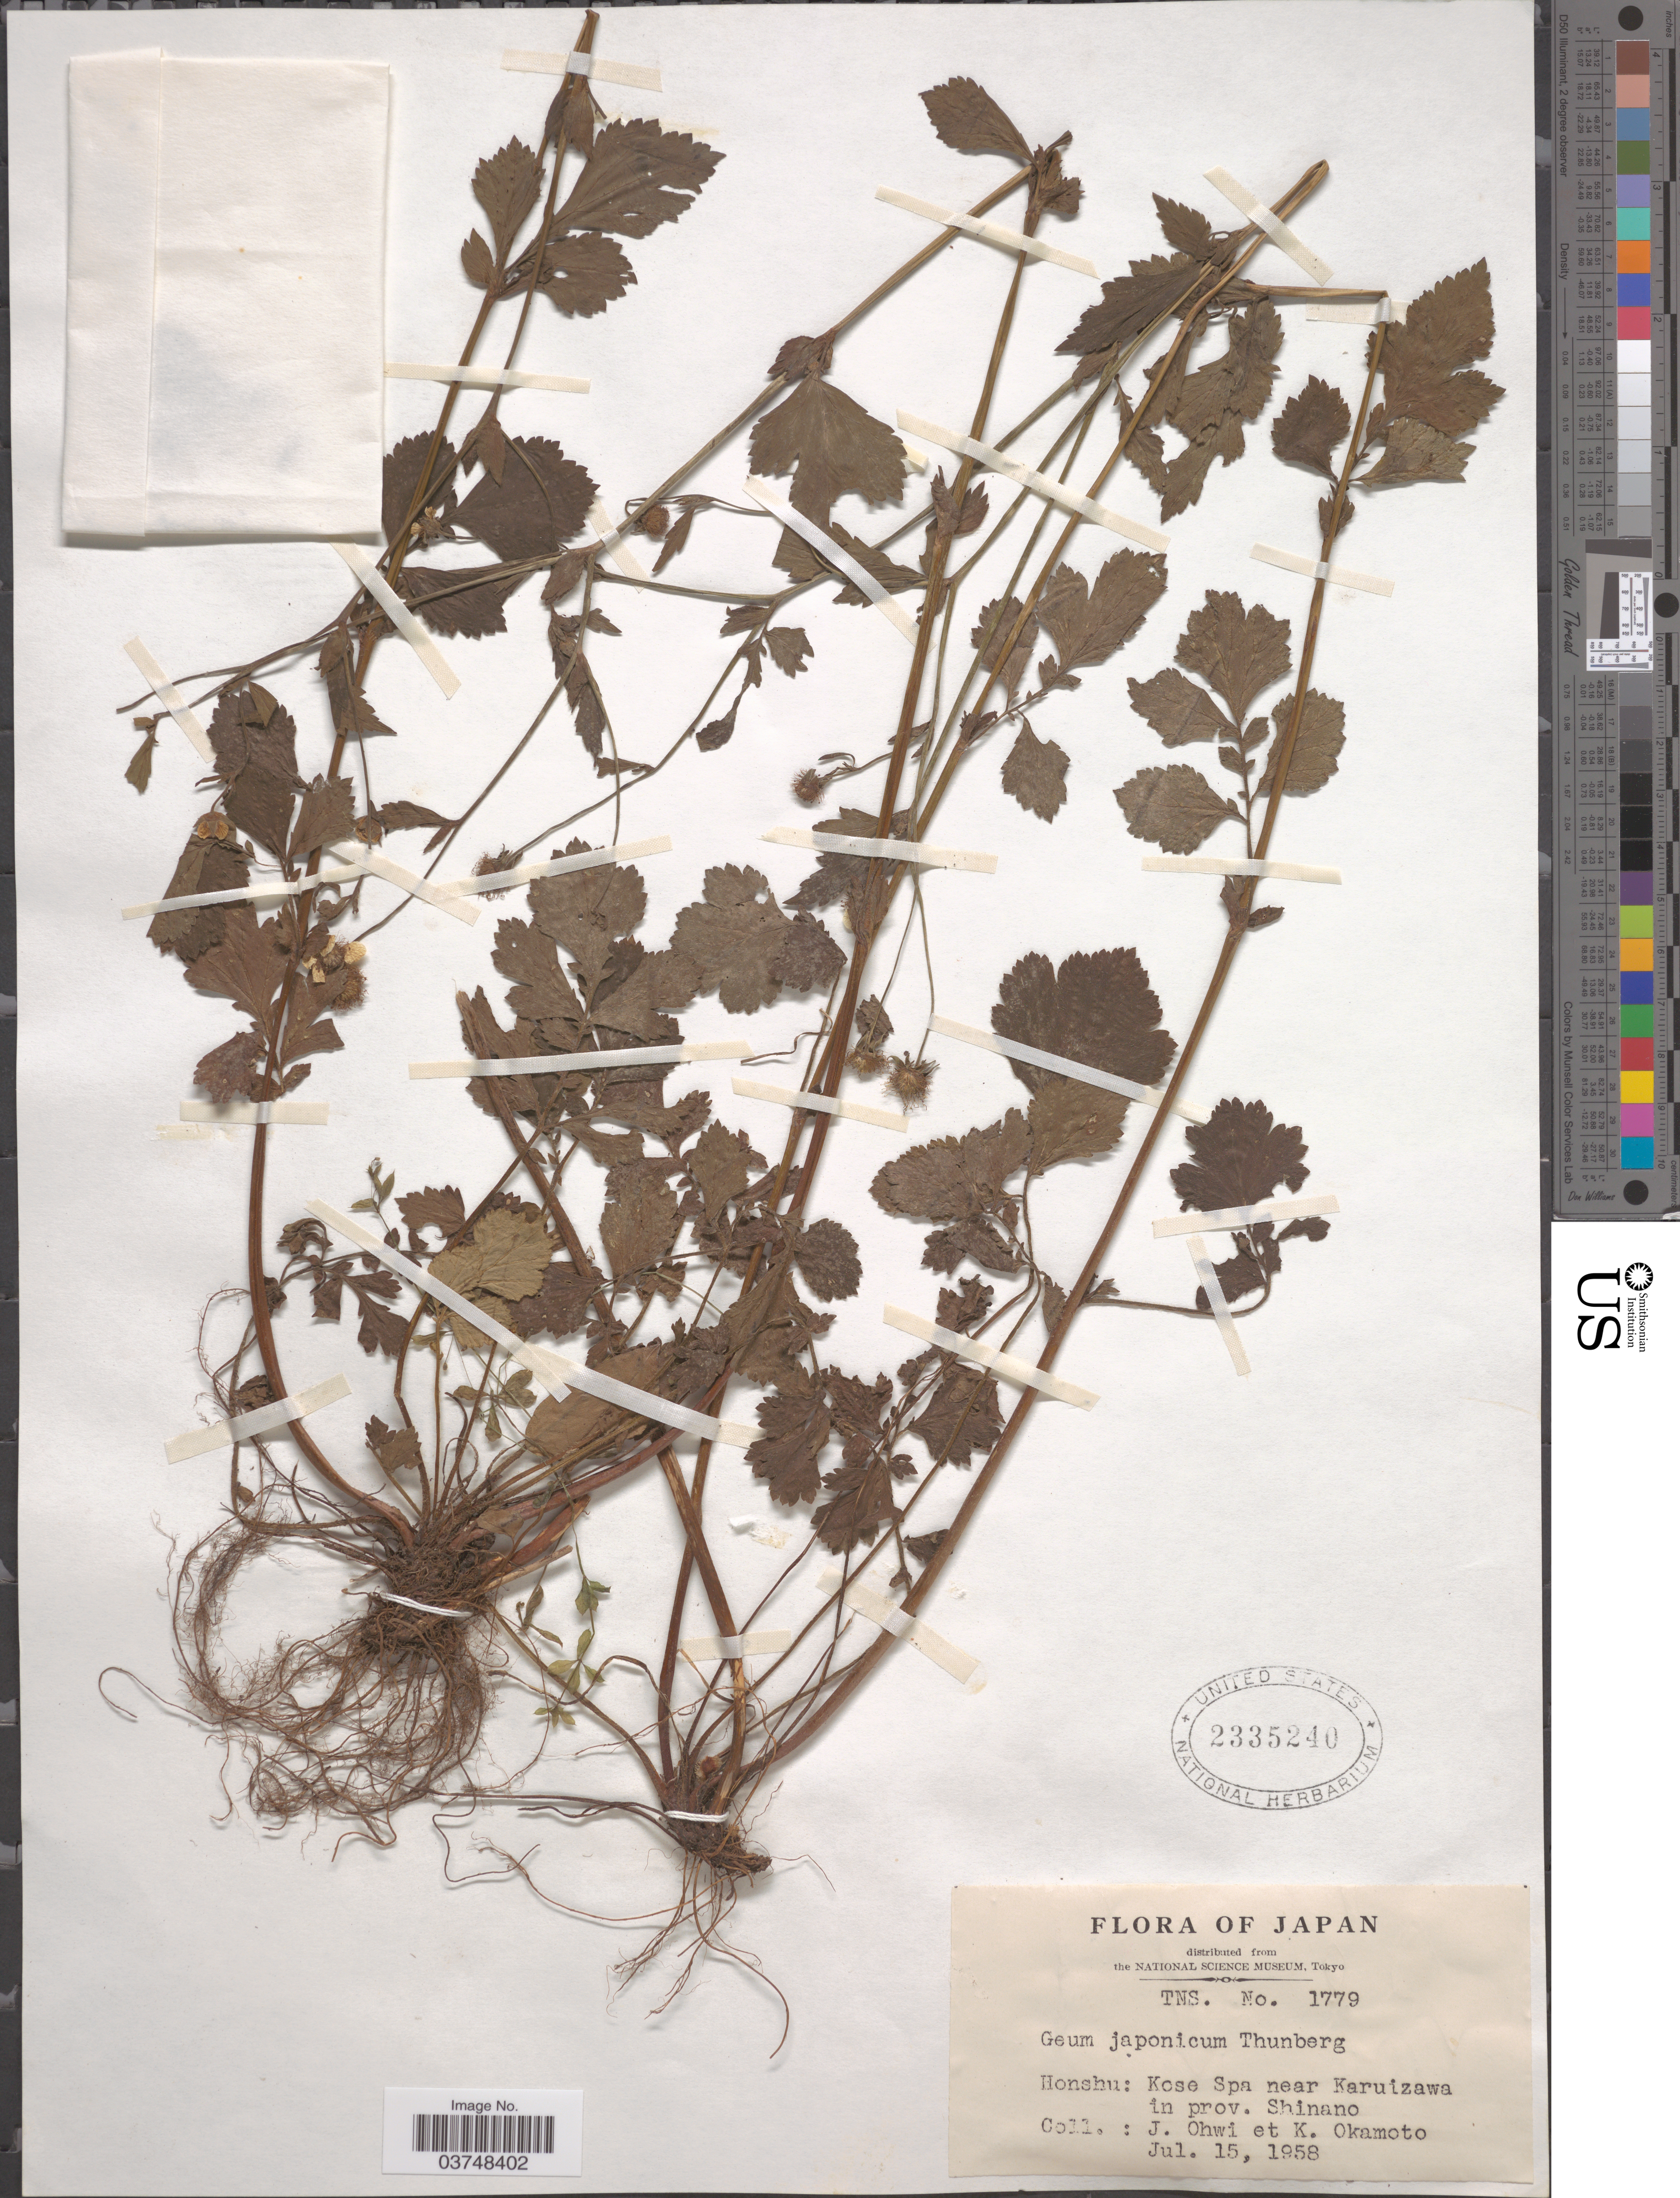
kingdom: Plantae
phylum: Tracheophyta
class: Magnoliopsida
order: Rosales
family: Rosaceae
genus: Geum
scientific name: Geum japonicum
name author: Thunb.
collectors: J. Ohwi & K. Okamoto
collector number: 1779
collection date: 1958-07-15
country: Japan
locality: Honshu: Kose Spa near Karuizawa in prov. Shinano.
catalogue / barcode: US 2335240